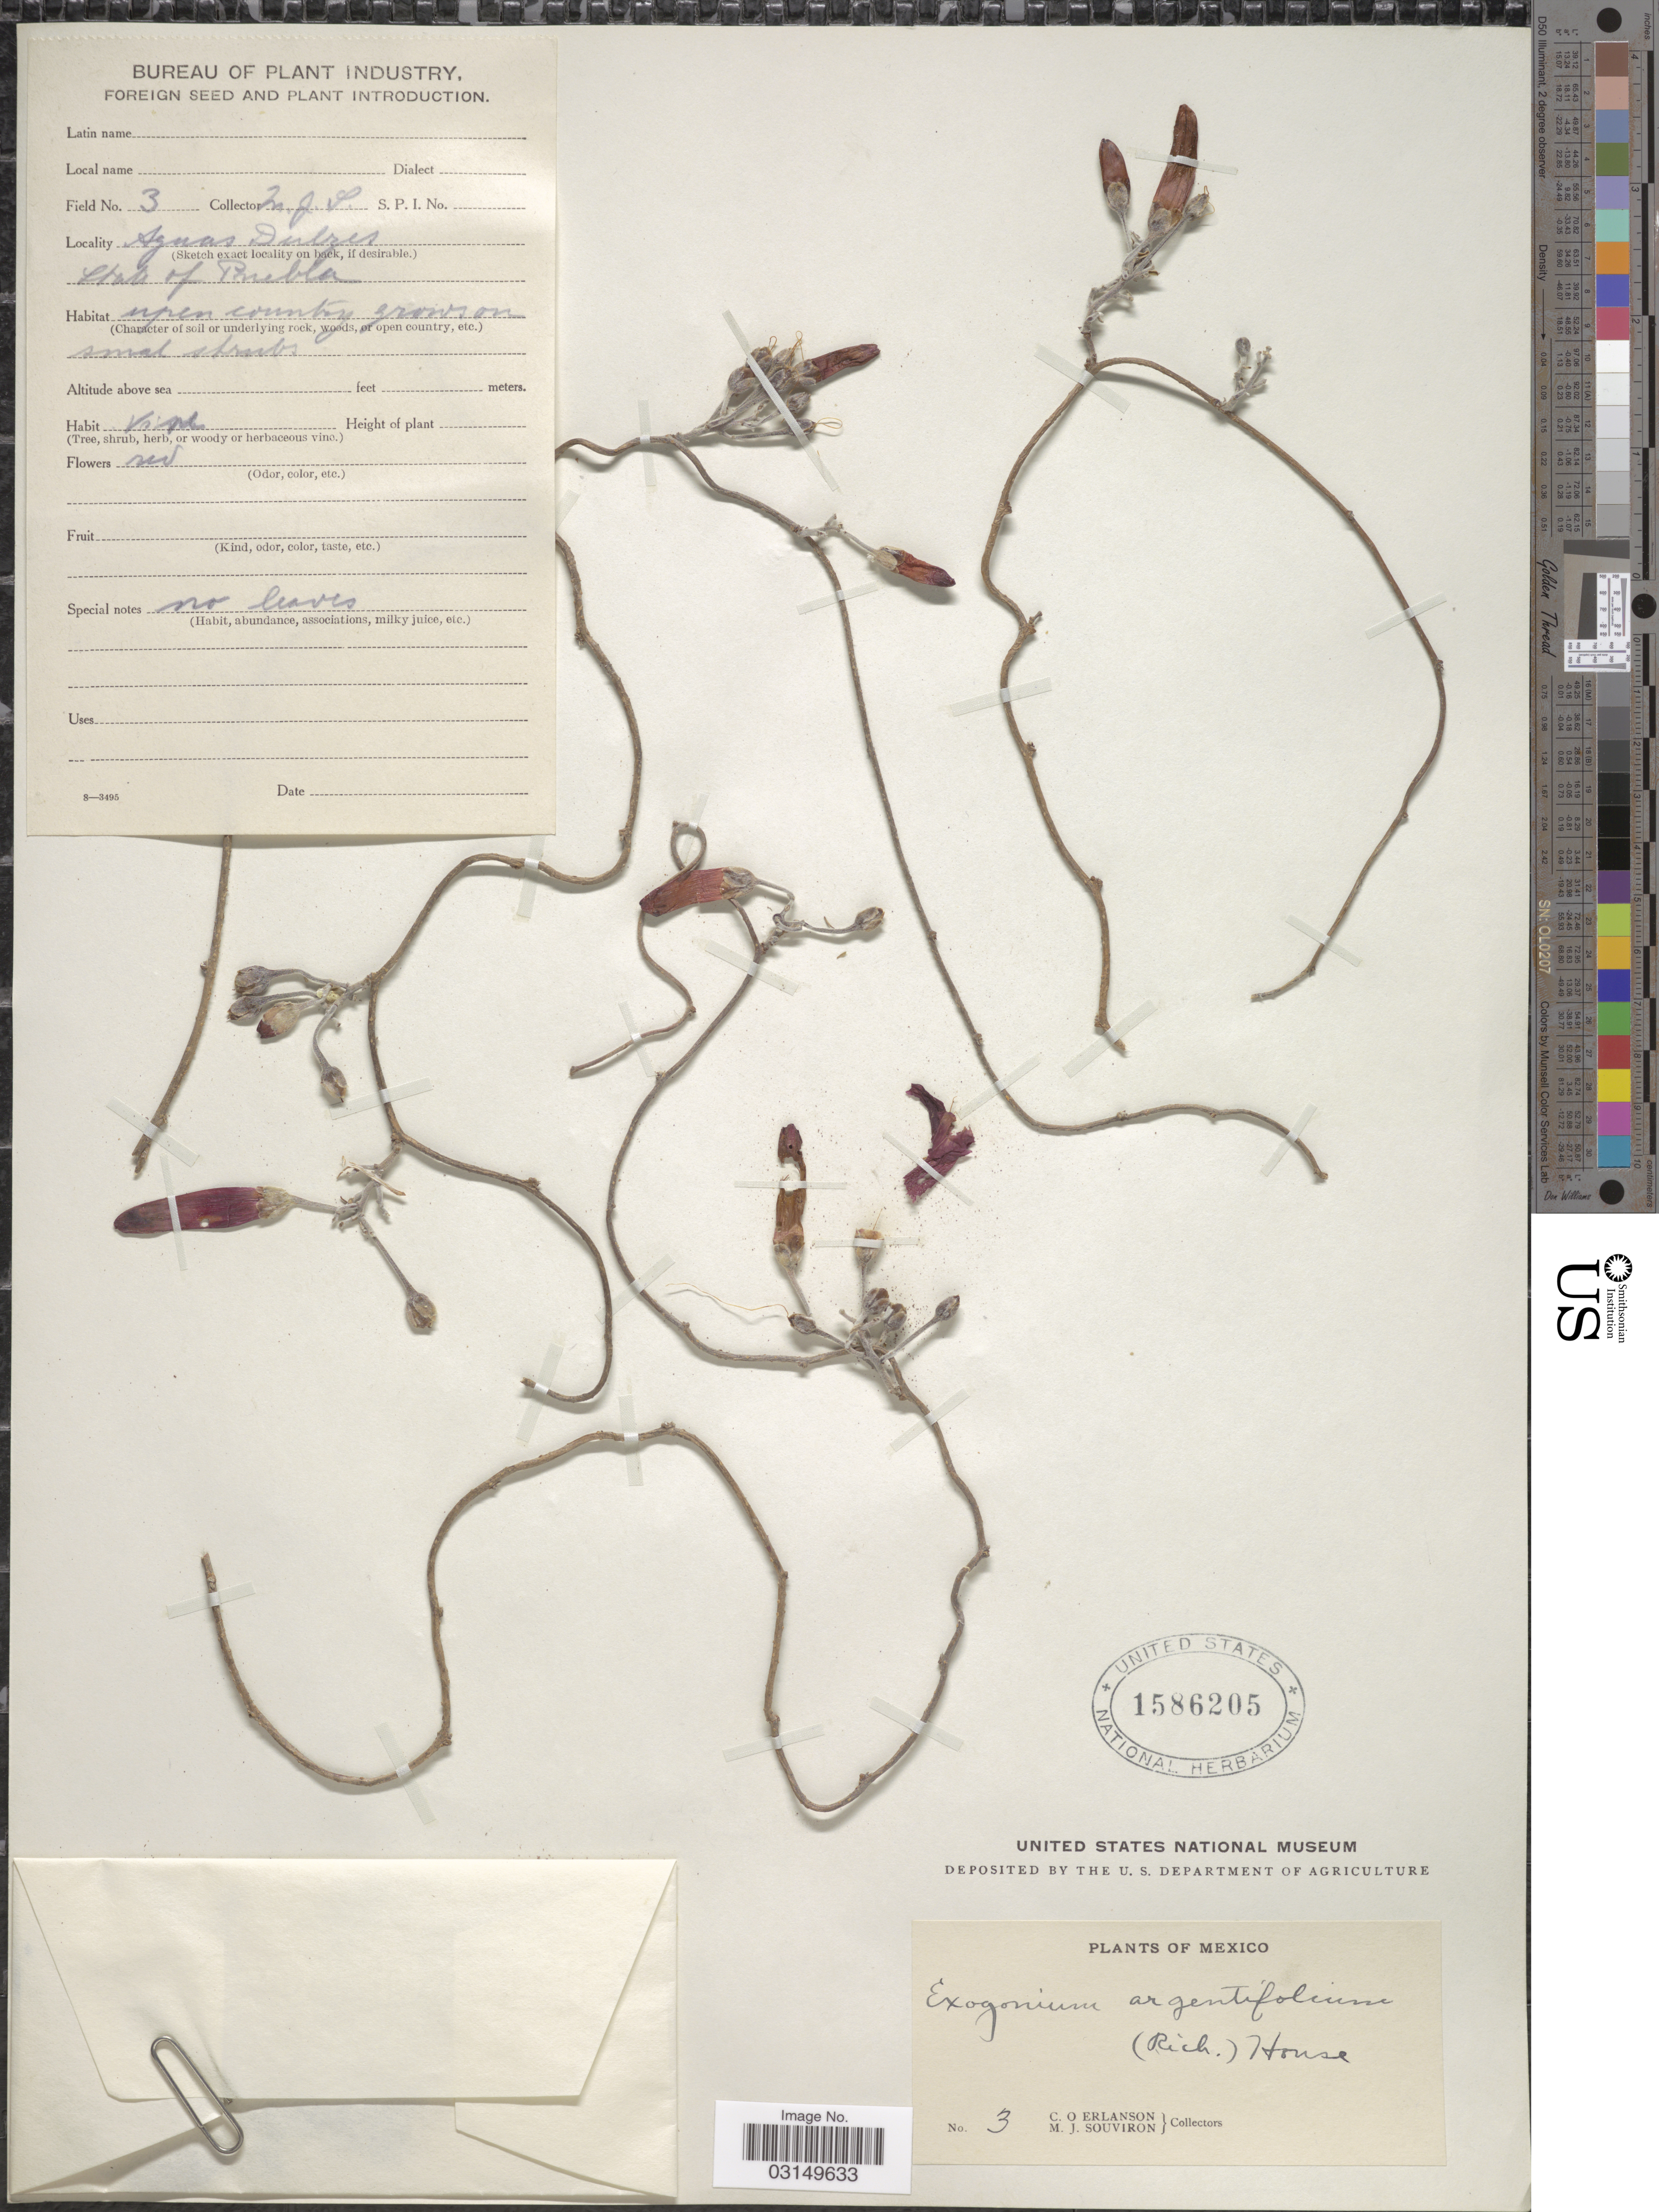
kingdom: Plantae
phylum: Tracheophyta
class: Magnoliopsida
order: Solanales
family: Convolvulaceae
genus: Ipomoea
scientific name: Ipomoea argentifolia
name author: A. Rich.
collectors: C. O. Erlanson & M. J. Souviron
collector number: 3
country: Mexico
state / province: Puebla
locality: Aguas Dulces.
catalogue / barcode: US 1586205